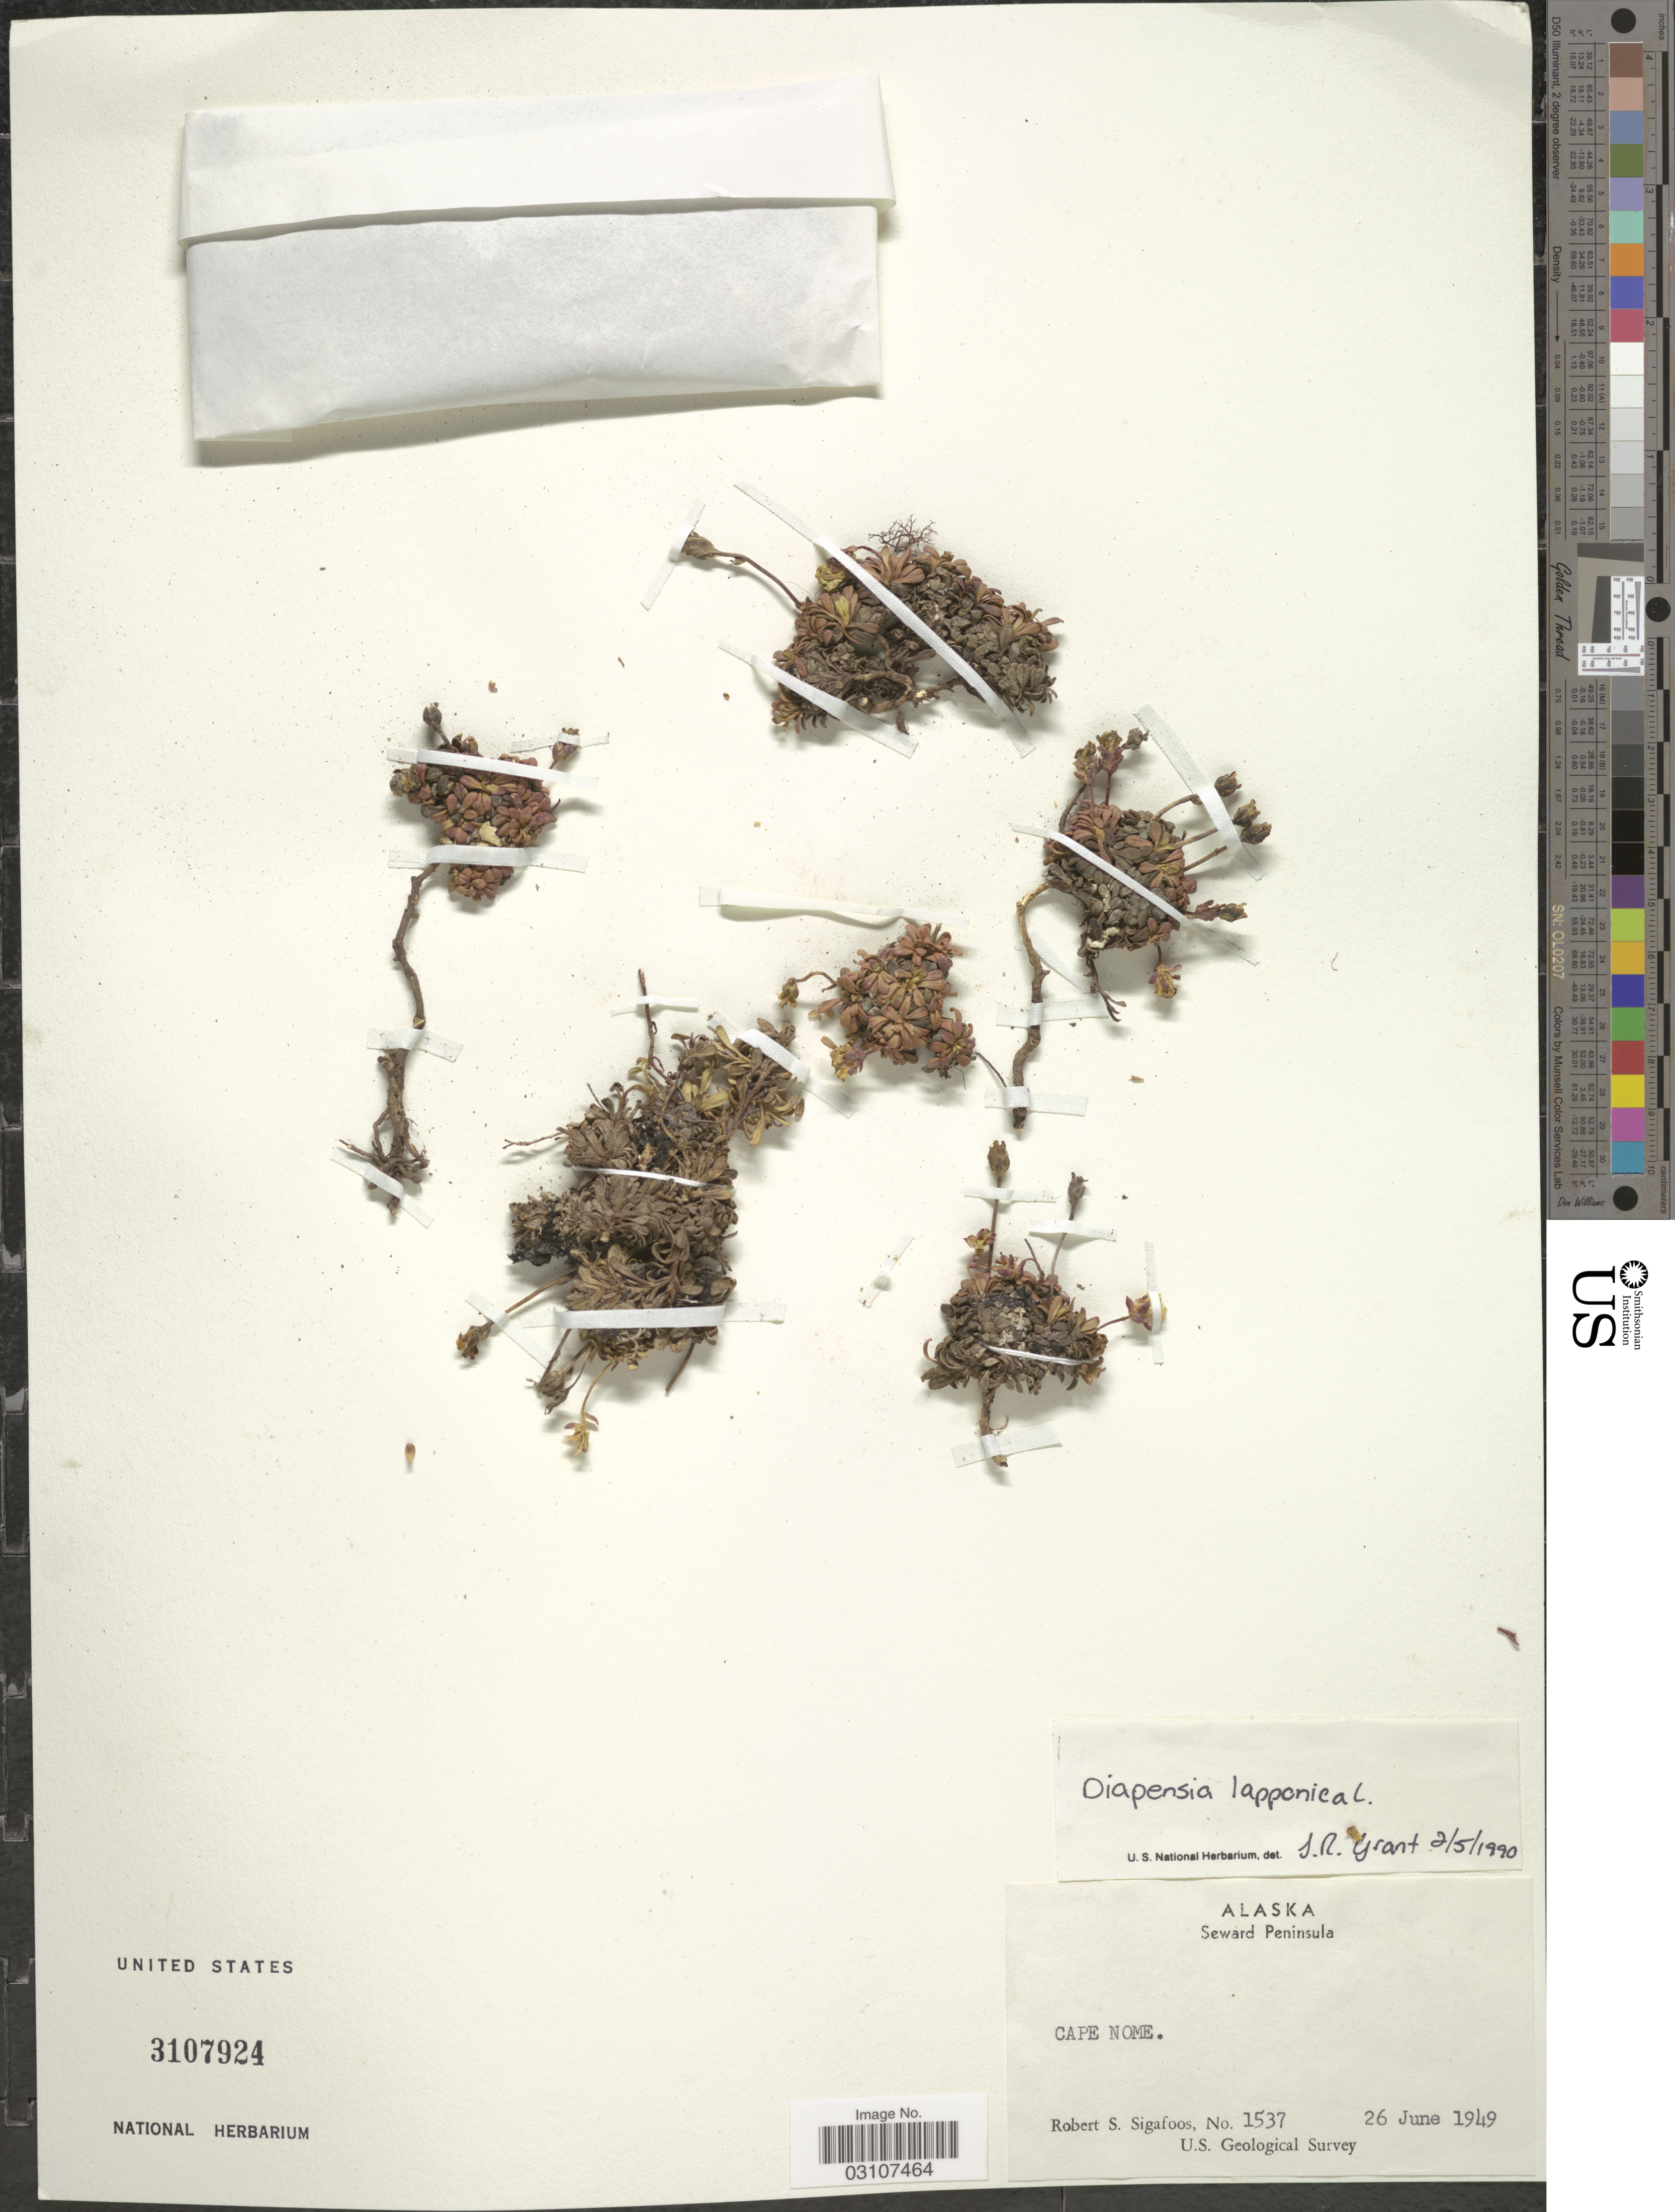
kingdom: Plantae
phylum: Tracheophyta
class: Magnoliopsida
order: Ericales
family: Diapensiaceae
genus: Diapensia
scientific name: Diapensia lapponica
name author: L.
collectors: R. Sigafoos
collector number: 1537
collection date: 1949-06-26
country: United States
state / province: Alaska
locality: Seward Peninsula. Cape Nome.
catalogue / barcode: US 3107924